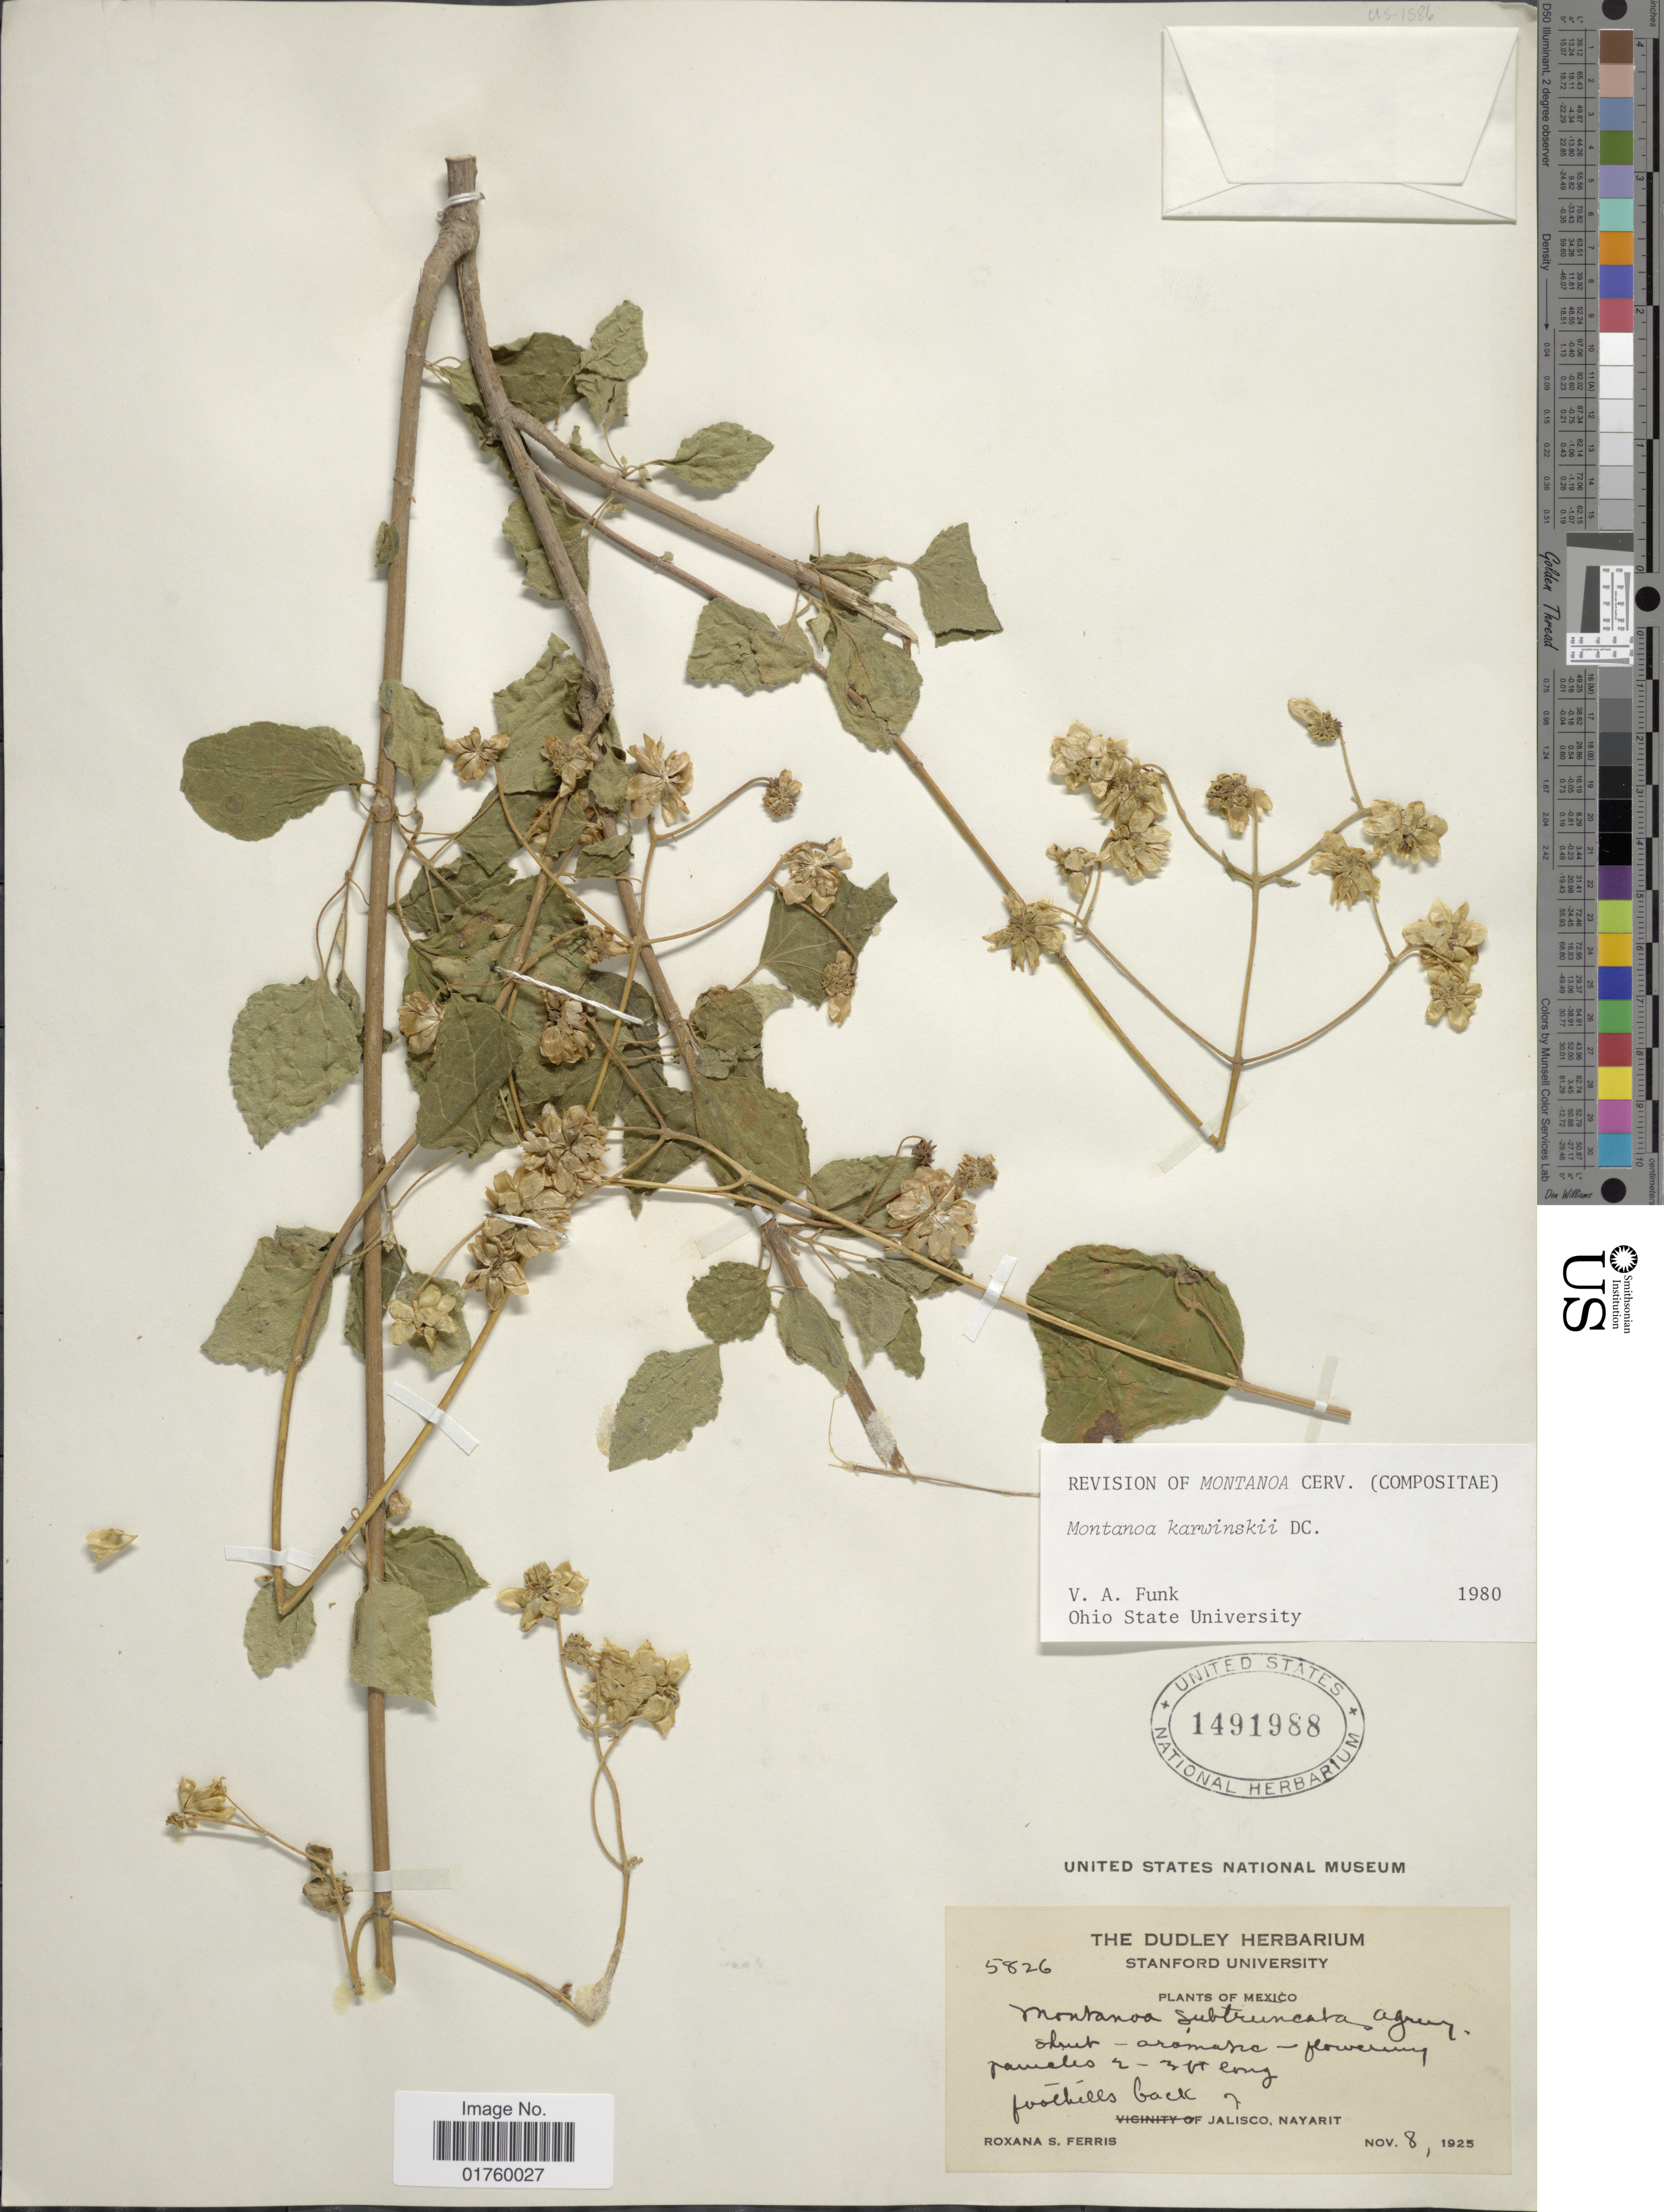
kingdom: Plantae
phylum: Tracheophyta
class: Magnoliopsida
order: Asterales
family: Asteraceae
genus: Montanoa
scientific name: Montanoa karwinskii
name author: DC.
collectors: R. S. Ferris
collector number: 5826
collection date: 1925-11-08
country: Mexico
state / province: Nayarit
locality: Foothills bak of Jalisco.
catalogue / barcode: US 1491988